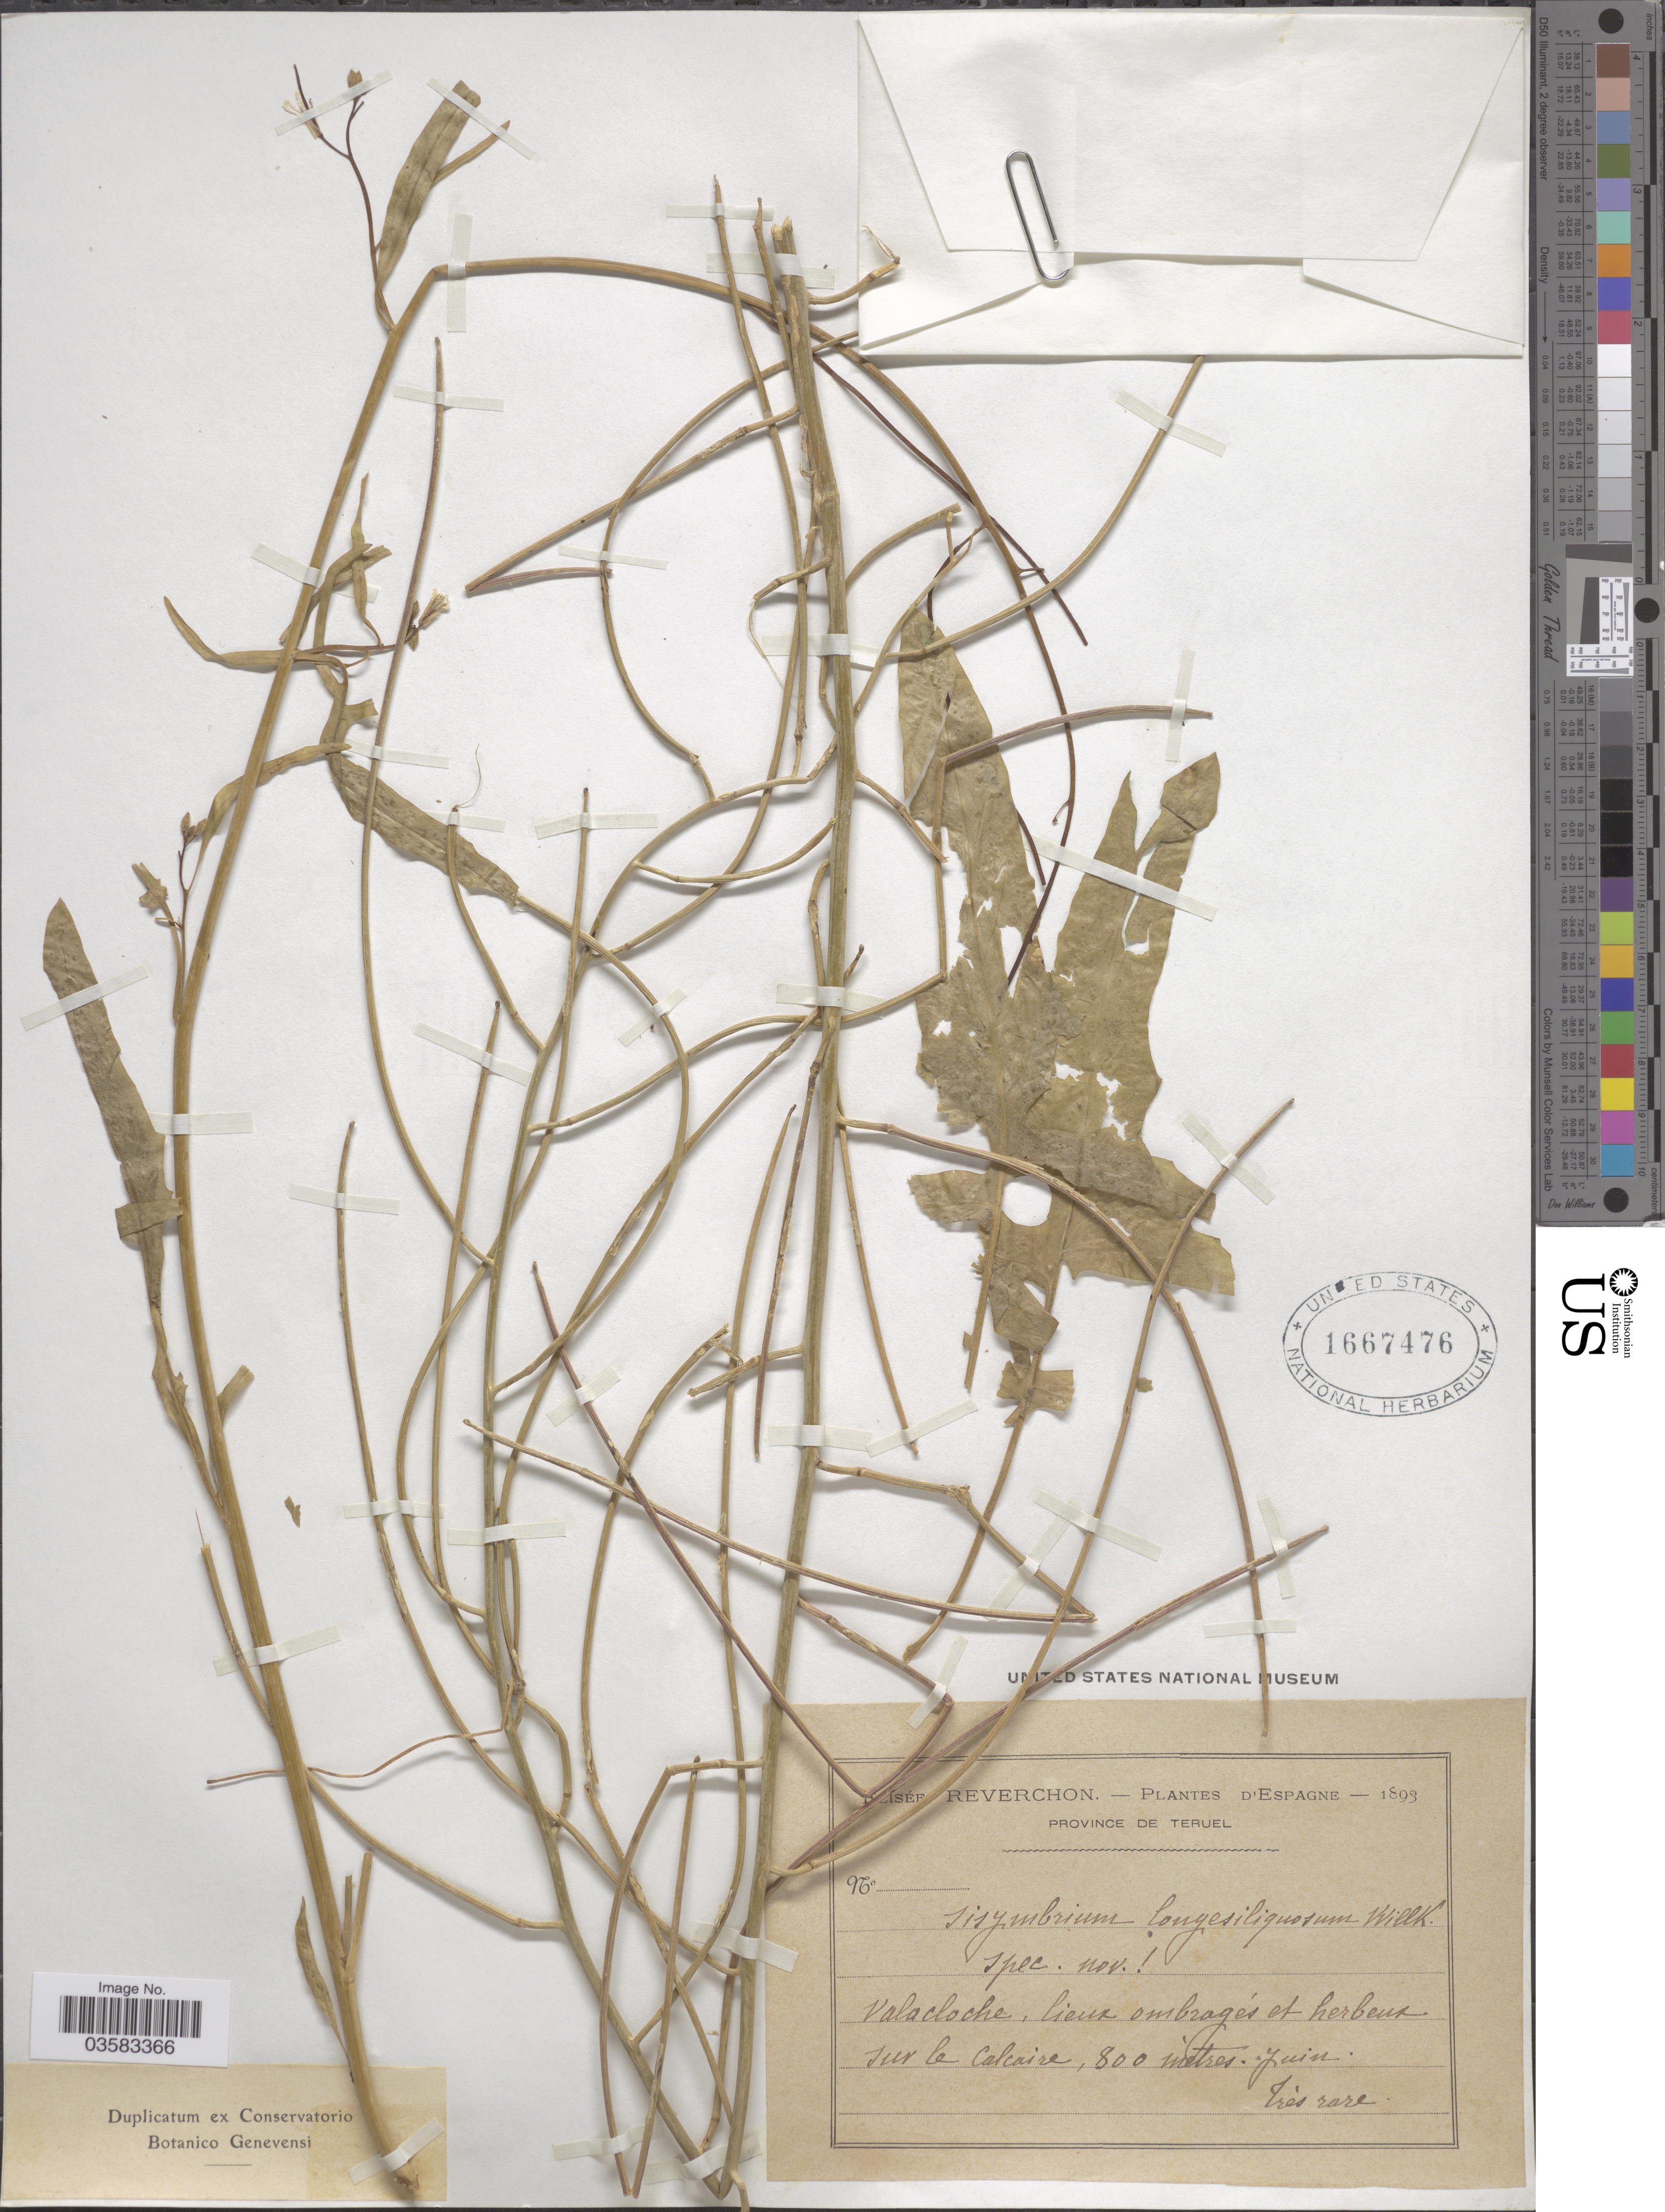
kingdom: Plantae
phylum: Tracheophyta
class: Magnoliopsida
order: Brassicales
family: Brassicaceae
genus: Sisymbrium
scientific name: Sisymbrium longesiliquosum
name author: Willk.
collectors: E. Reverchon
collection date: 1893-06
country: Spain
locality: Province de Teruel. Valacloche, lieux ombragés et herbeux sur le calcaire.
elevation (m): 800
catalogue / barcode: US 1667476